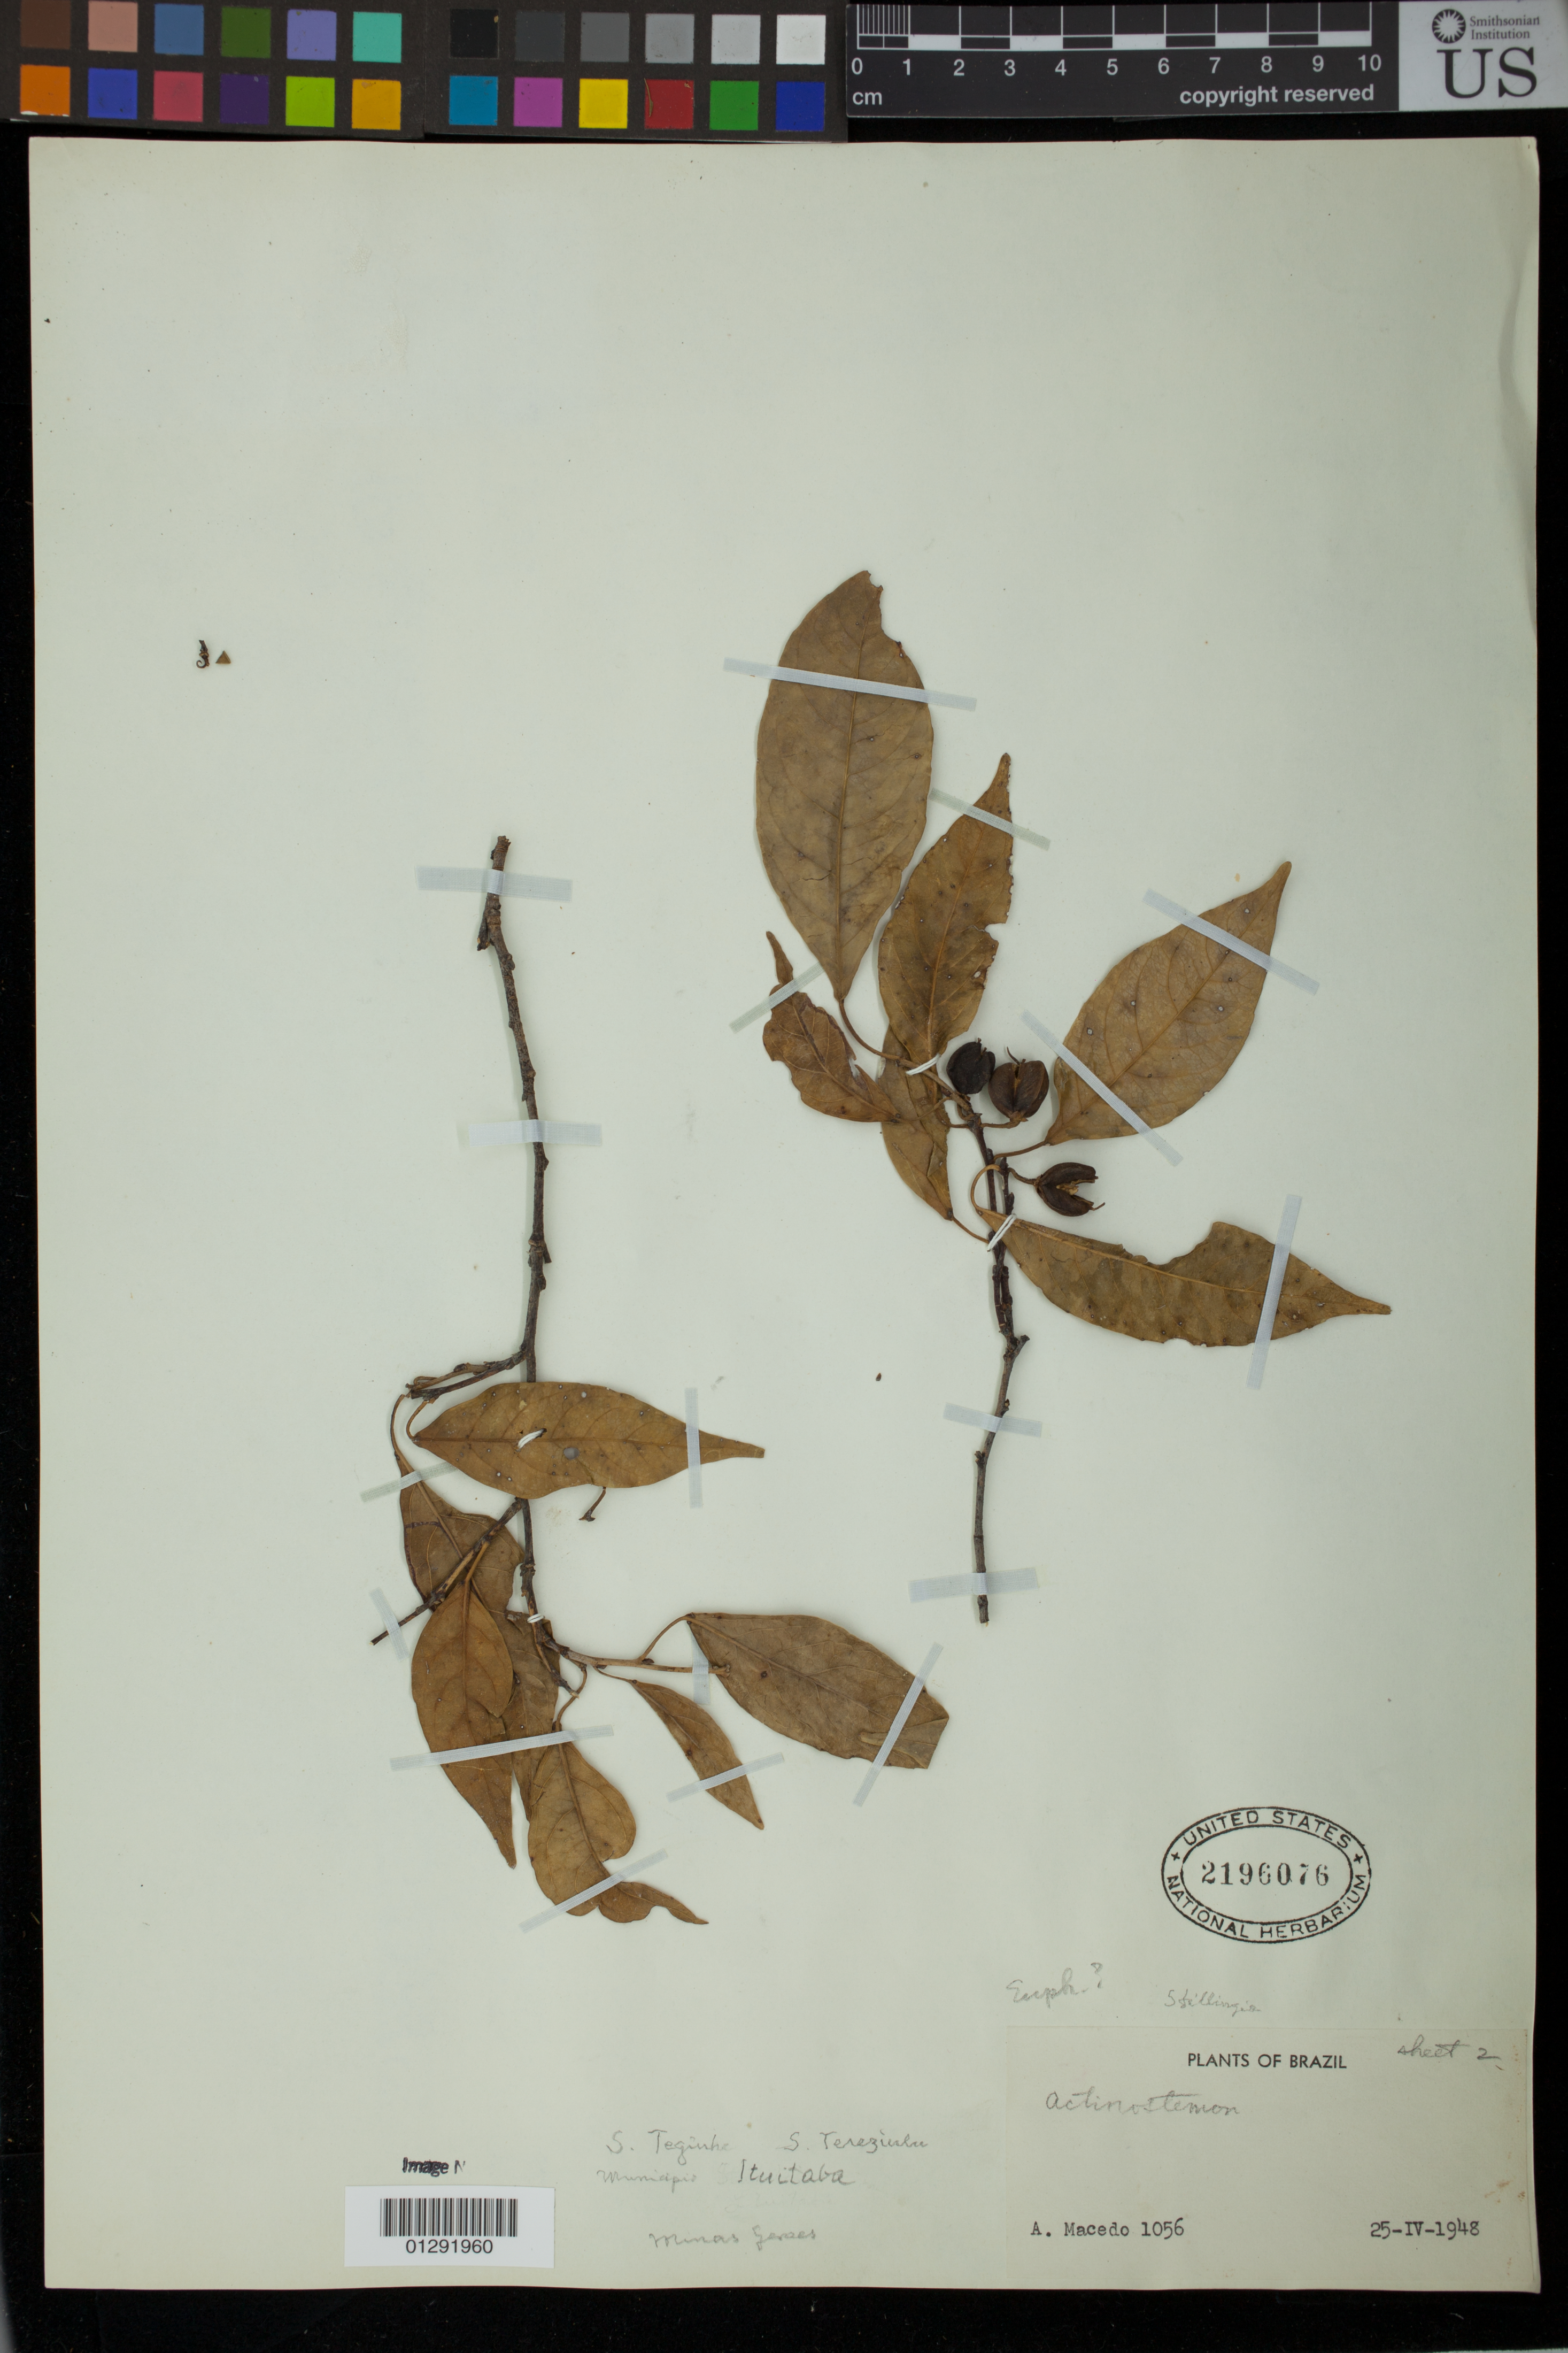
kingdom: Plantae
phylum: Tracheophyta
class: Magnoliopsida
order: Malpighiales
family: Euphorbiaceae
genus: Sebastiania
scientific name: Sebastiania sp.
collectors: A. Macedo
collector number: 1056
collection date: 1948-04-25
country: Brazil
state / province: Minas Gerais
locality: S. terezinha [Teresinha]. Ituiutaba.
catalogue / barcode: US 2196076